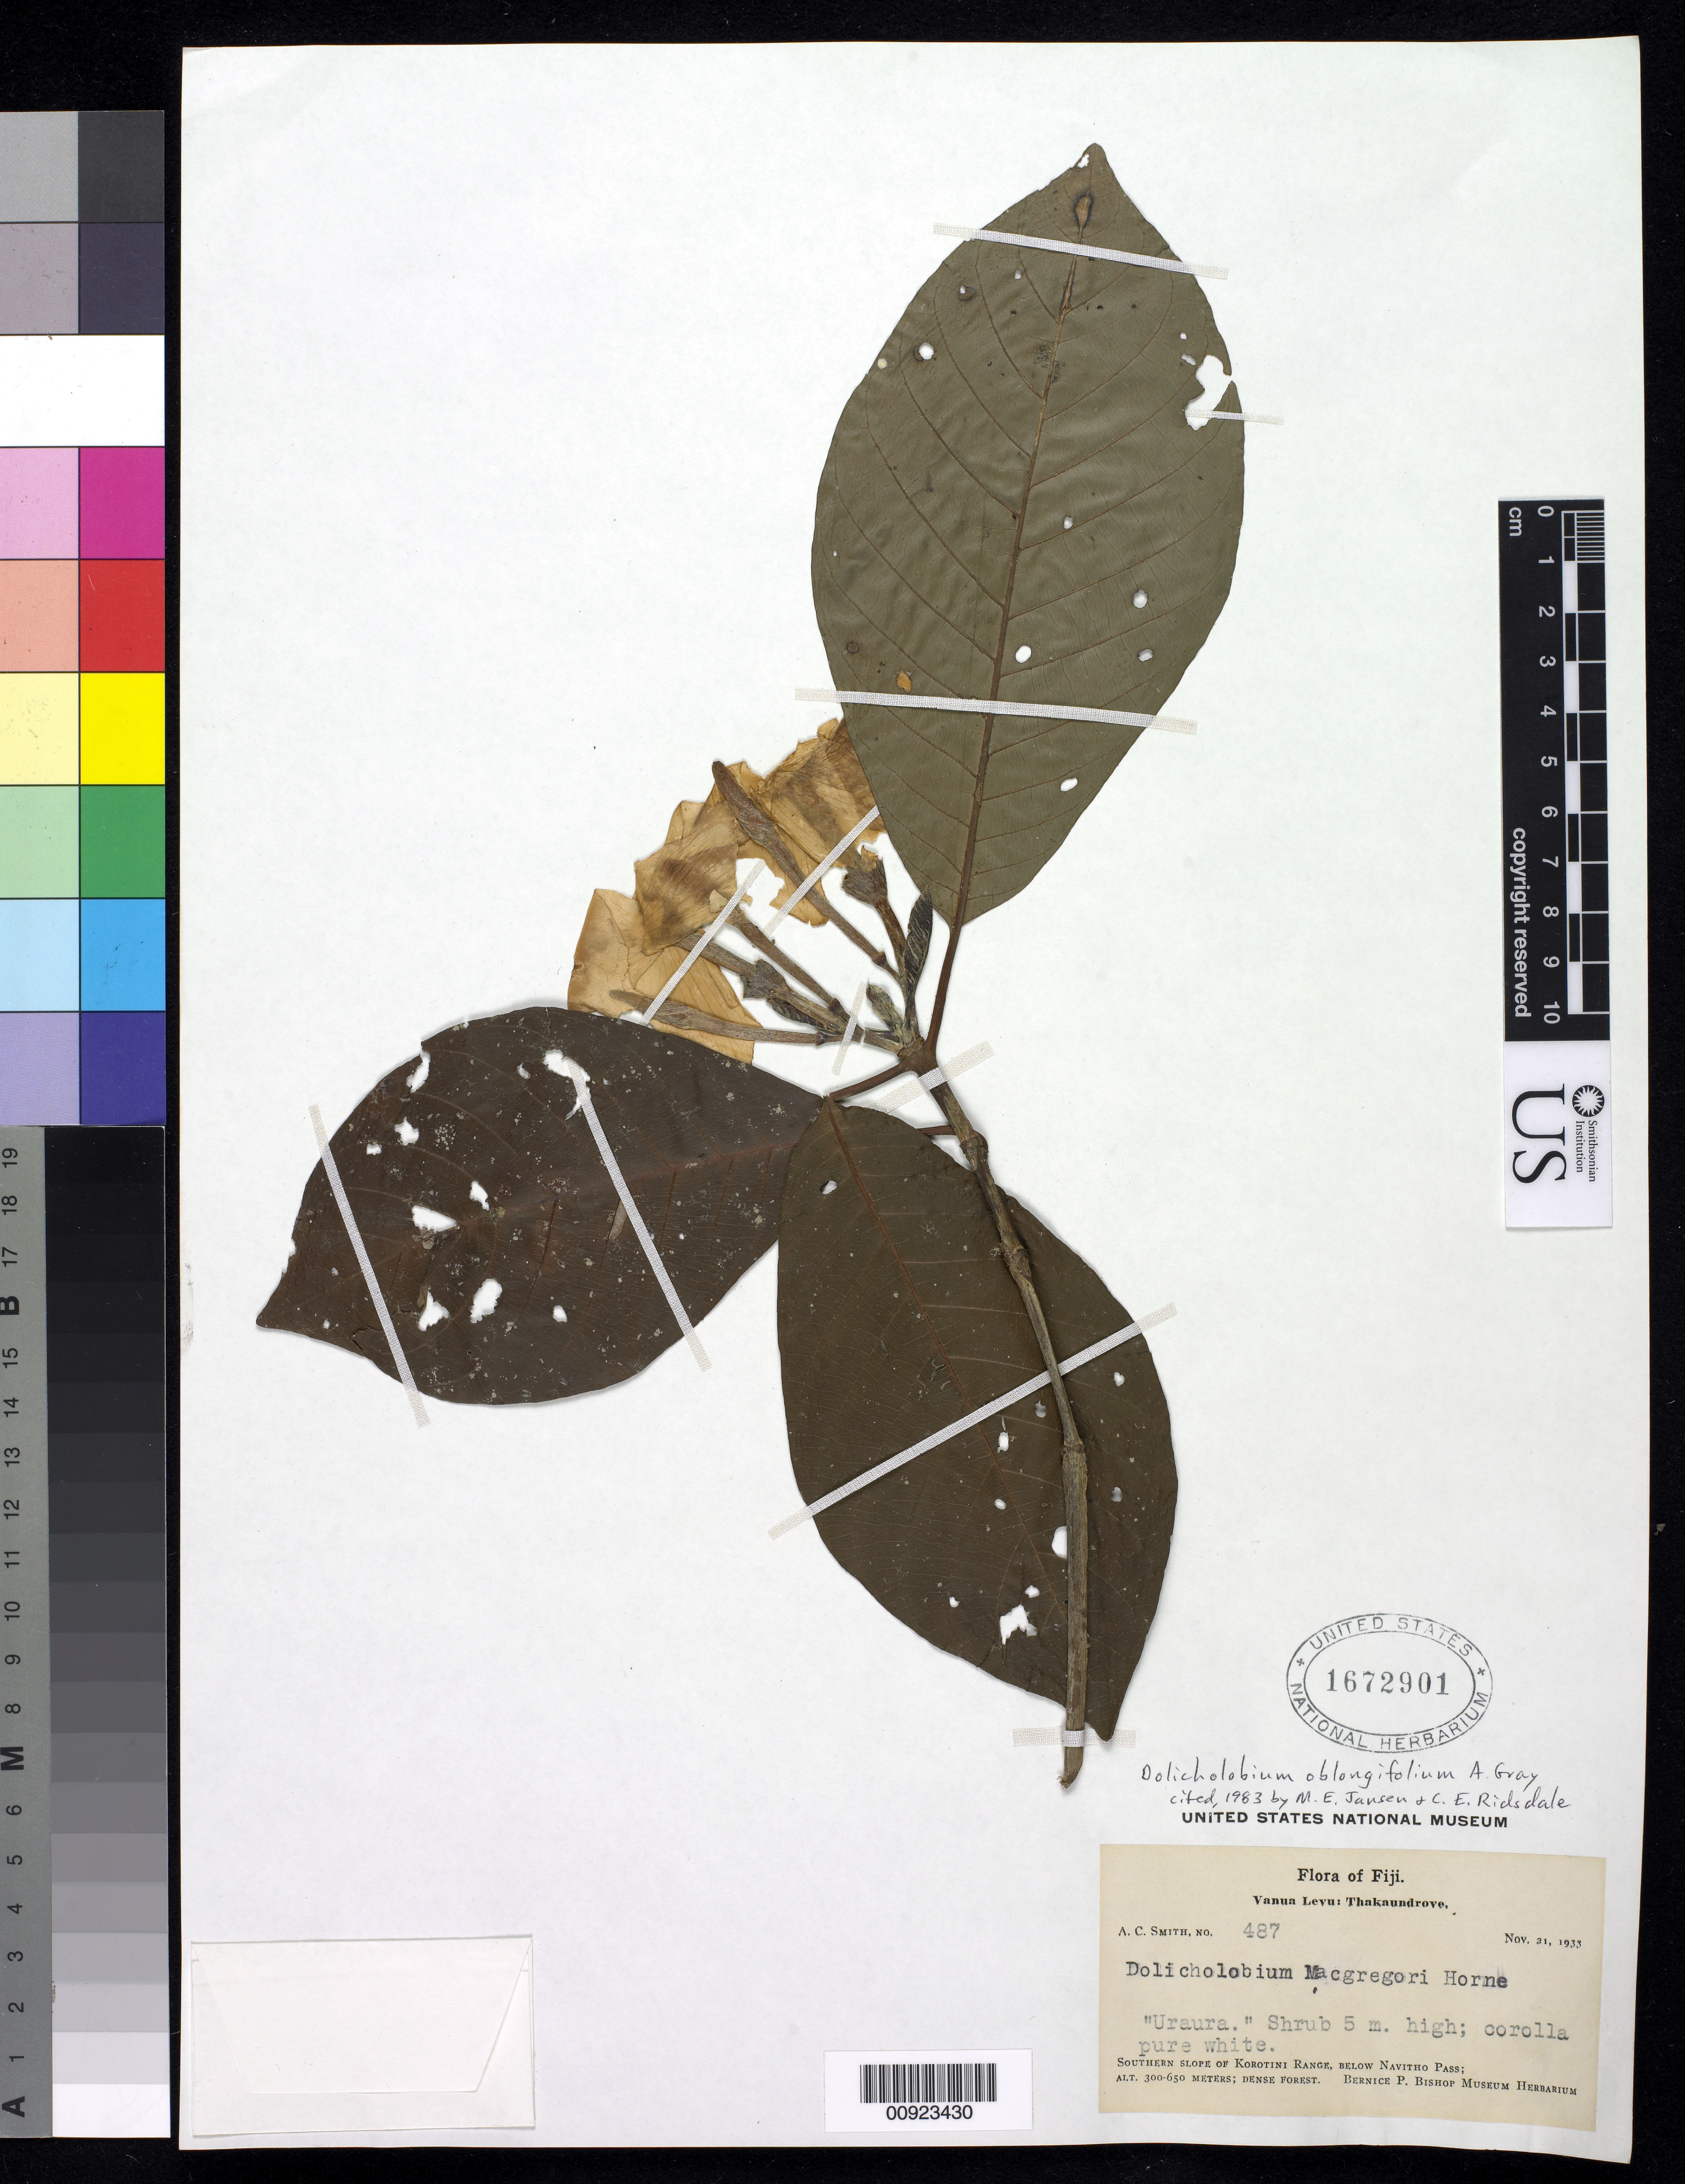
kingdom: Plantae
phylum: Tracheophyta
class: Magnoliopsida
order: Gentianales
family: Rubiaceae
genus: Dolicholobium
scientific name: Dolicholobium oblongifolium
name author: A. Gray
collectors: A. C. Smith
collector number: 487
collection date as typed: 21 Nov 1933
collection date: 1933-11-21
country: Fiji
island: Vanua Levu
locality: Southern slope of Korotini Range below Navitho Pass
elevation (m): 300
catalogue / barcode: US 1672901